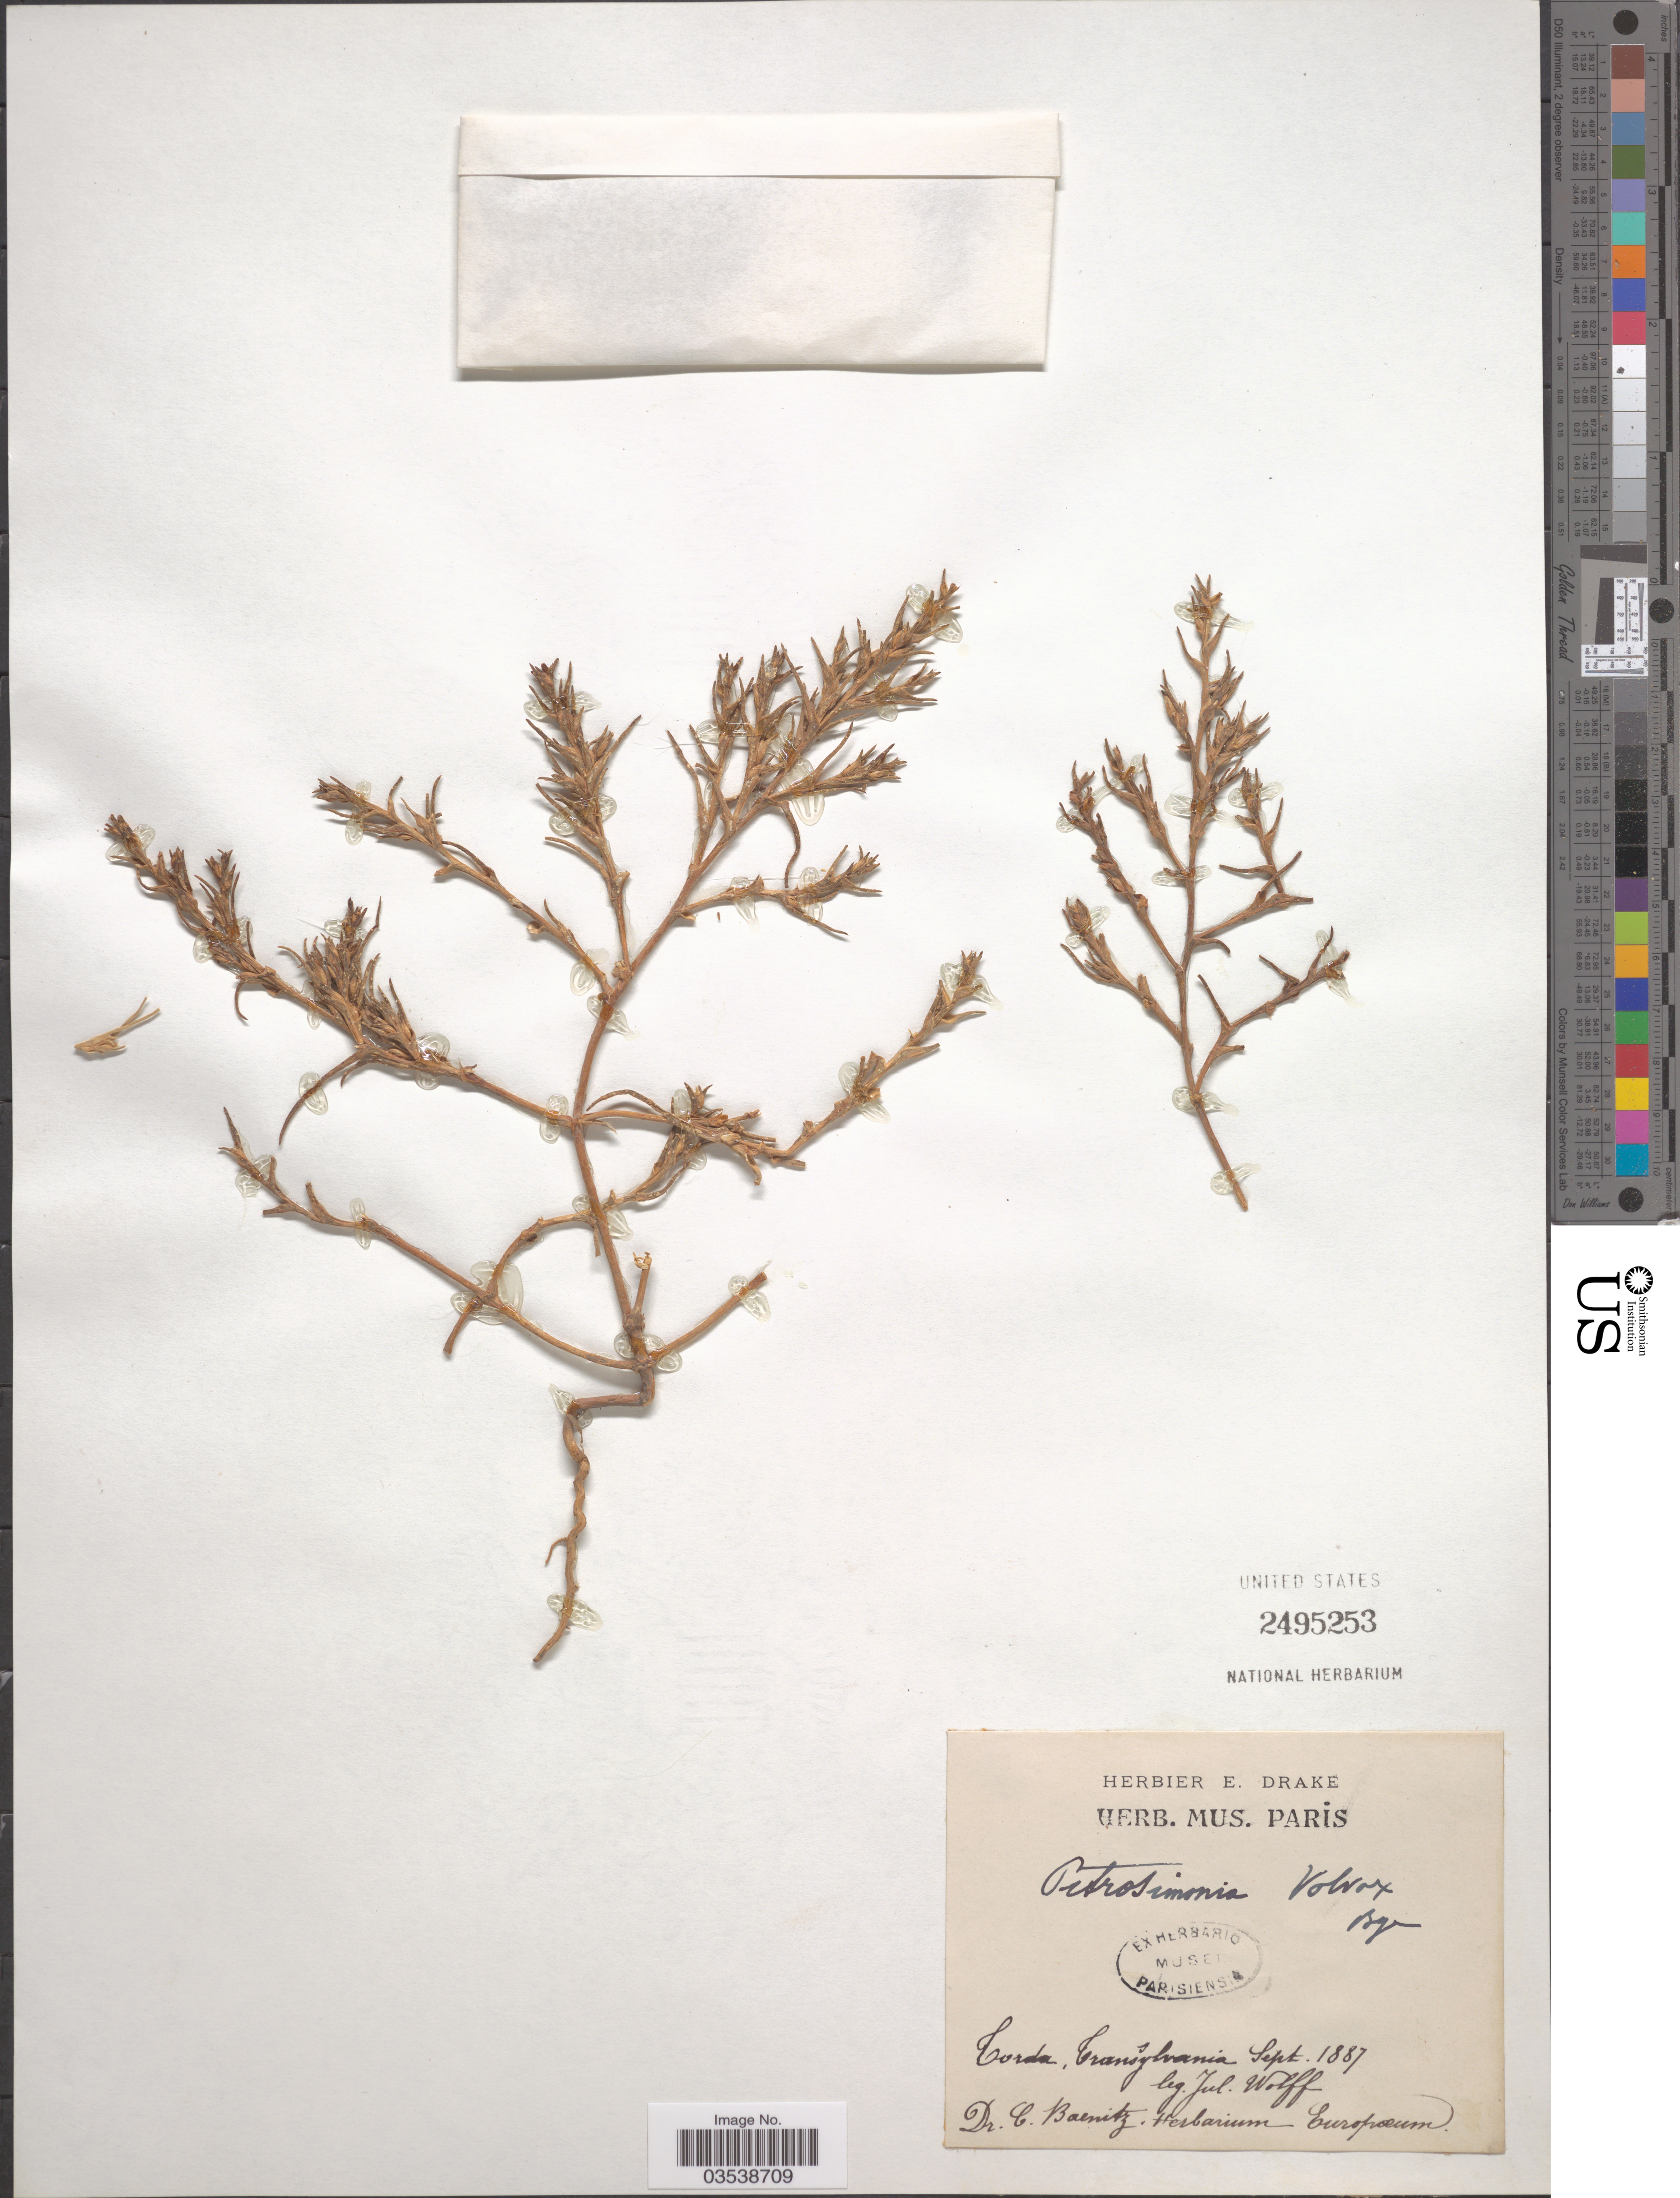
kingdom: Plantae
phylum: Tracheophyta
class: Magnoliopsida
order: Caryophyllales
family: Amaranthaceae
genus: Petrosimonia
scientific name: Petrosimonia volvox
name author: (Pall.) Bunge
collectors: J. Wolff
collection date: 1887-09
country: Romania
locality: Torda, Transsylvania.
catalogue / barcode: US 2495253